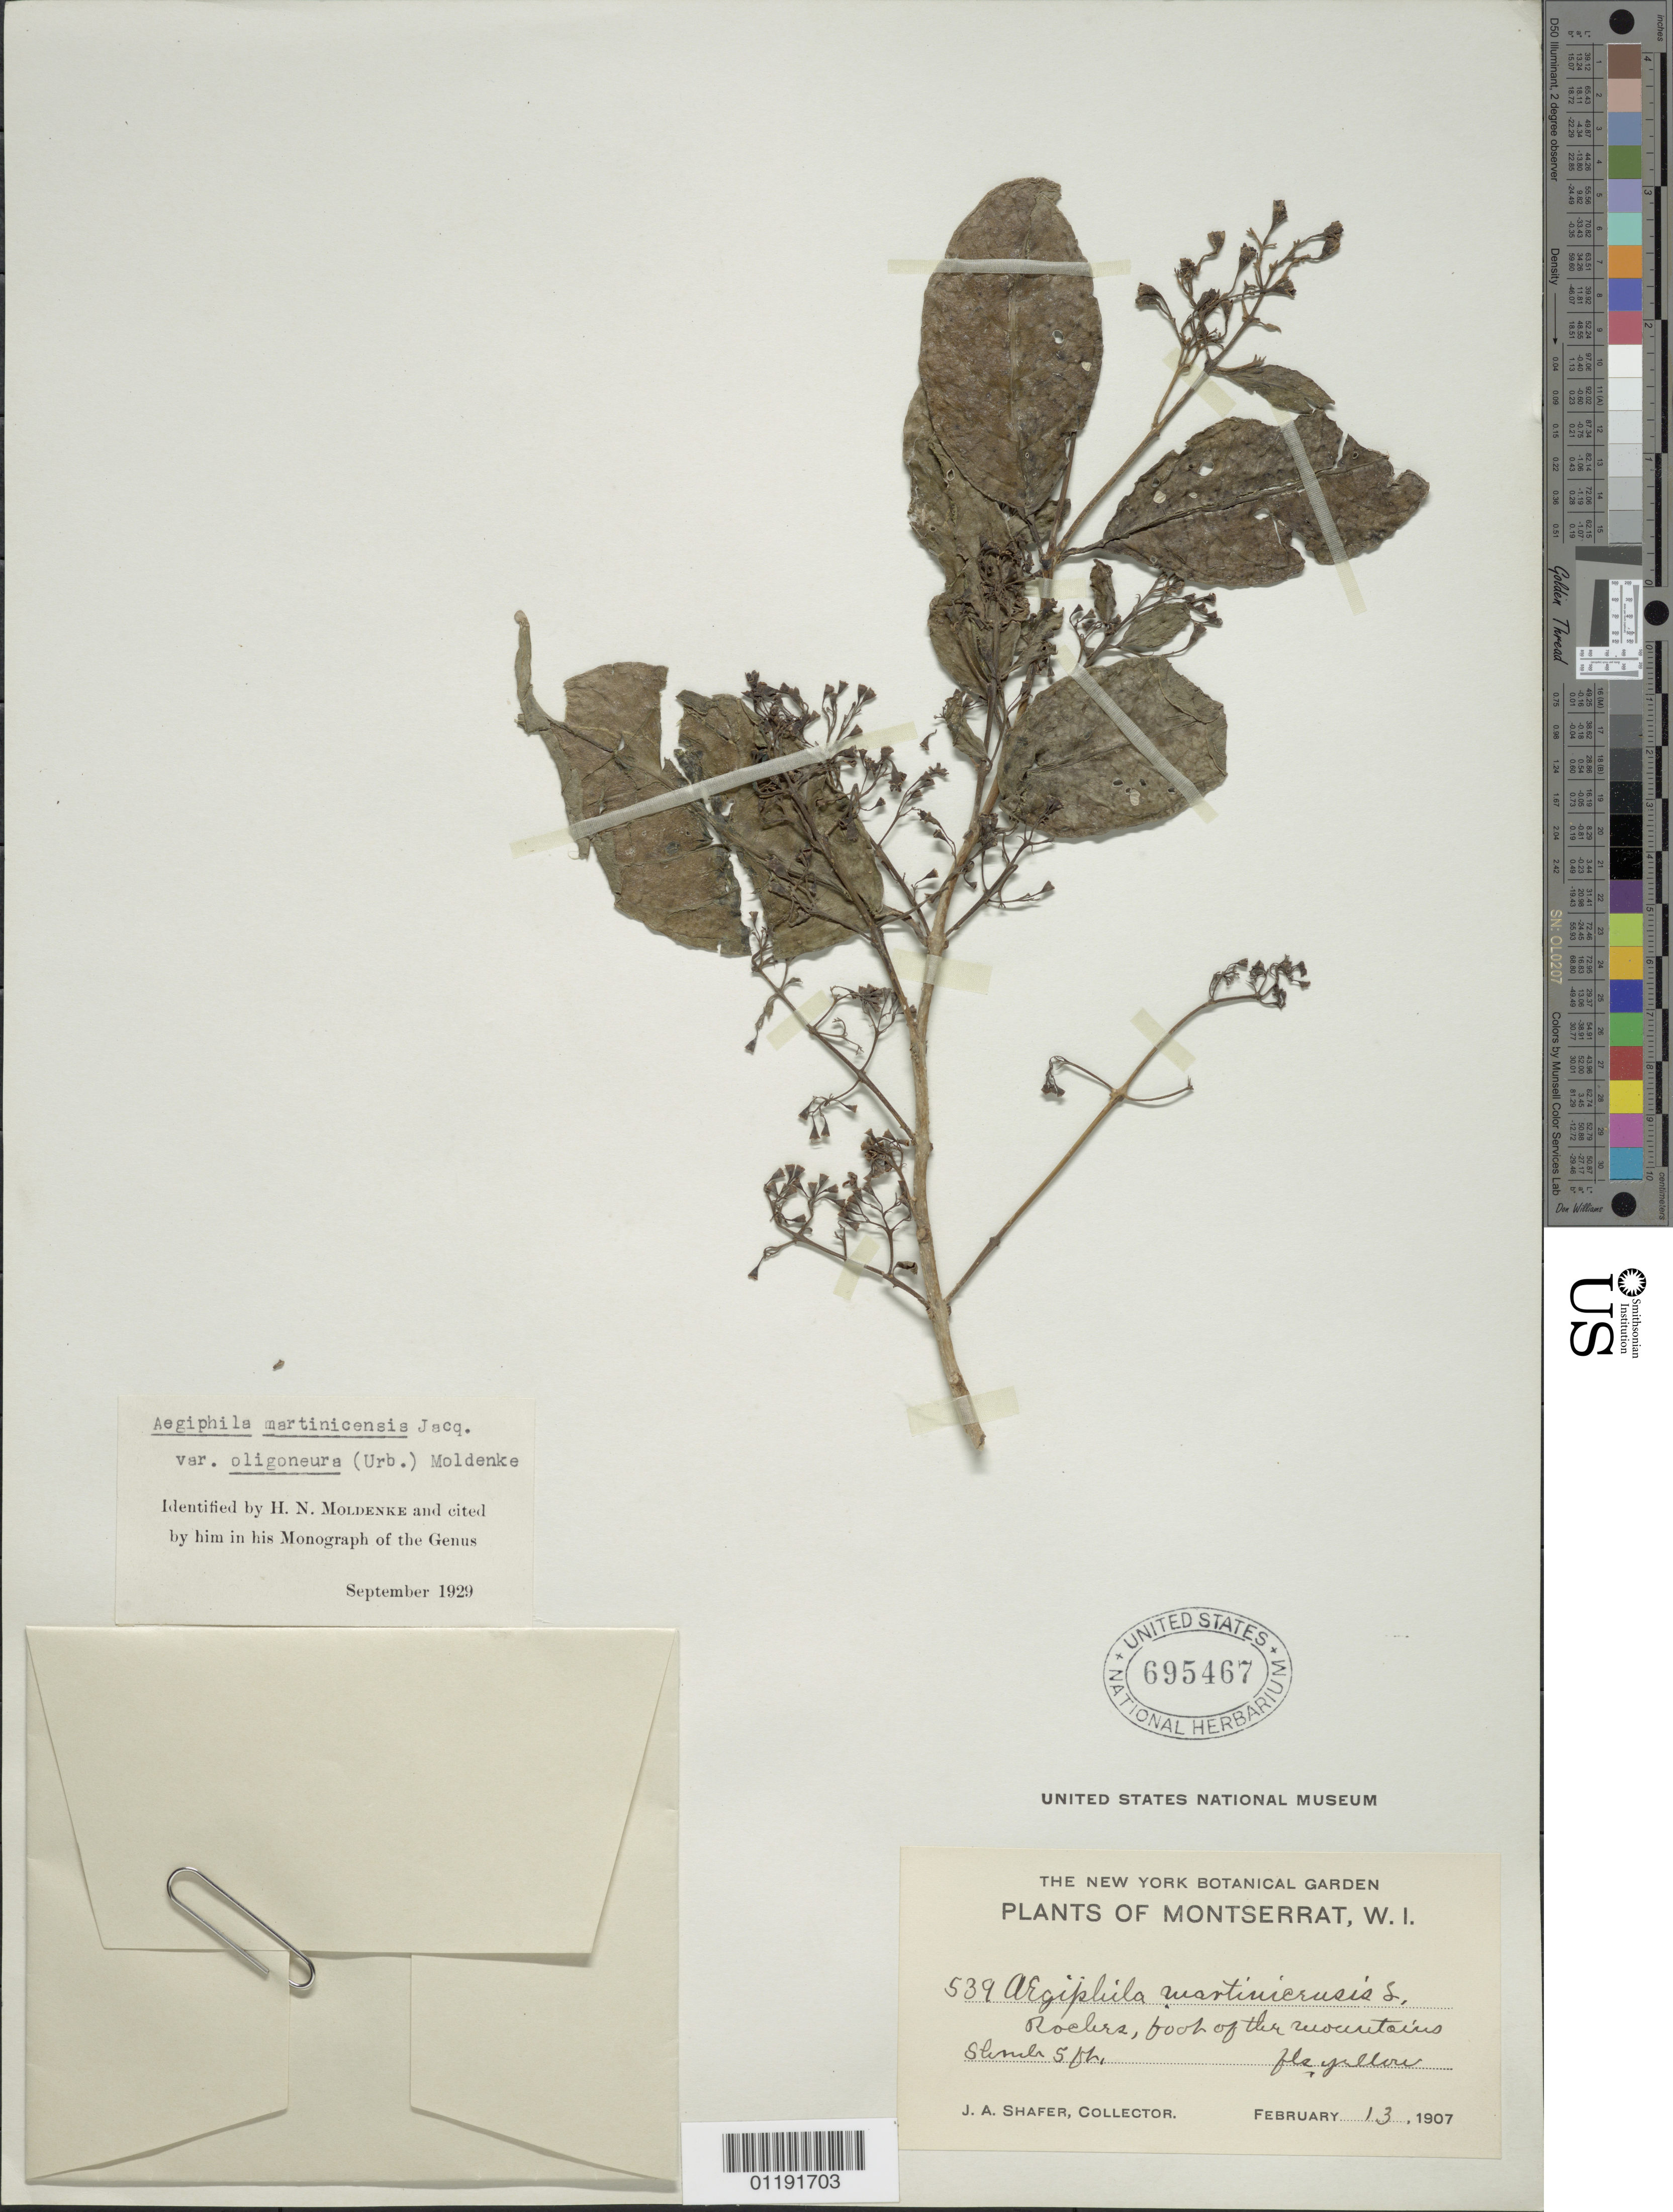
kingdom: Plantae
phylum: Tracheophyta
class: Magnoliopsida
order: Lamiales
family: Lamiaceae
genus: Aegiphila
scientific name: Aegiphila martinicensis var. oligoneura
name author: (Urb.) Moldenke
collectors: J. A. Shafer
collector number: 539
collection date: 1907-02-13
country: Montserrat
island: Montserrat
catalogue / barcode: US 695467